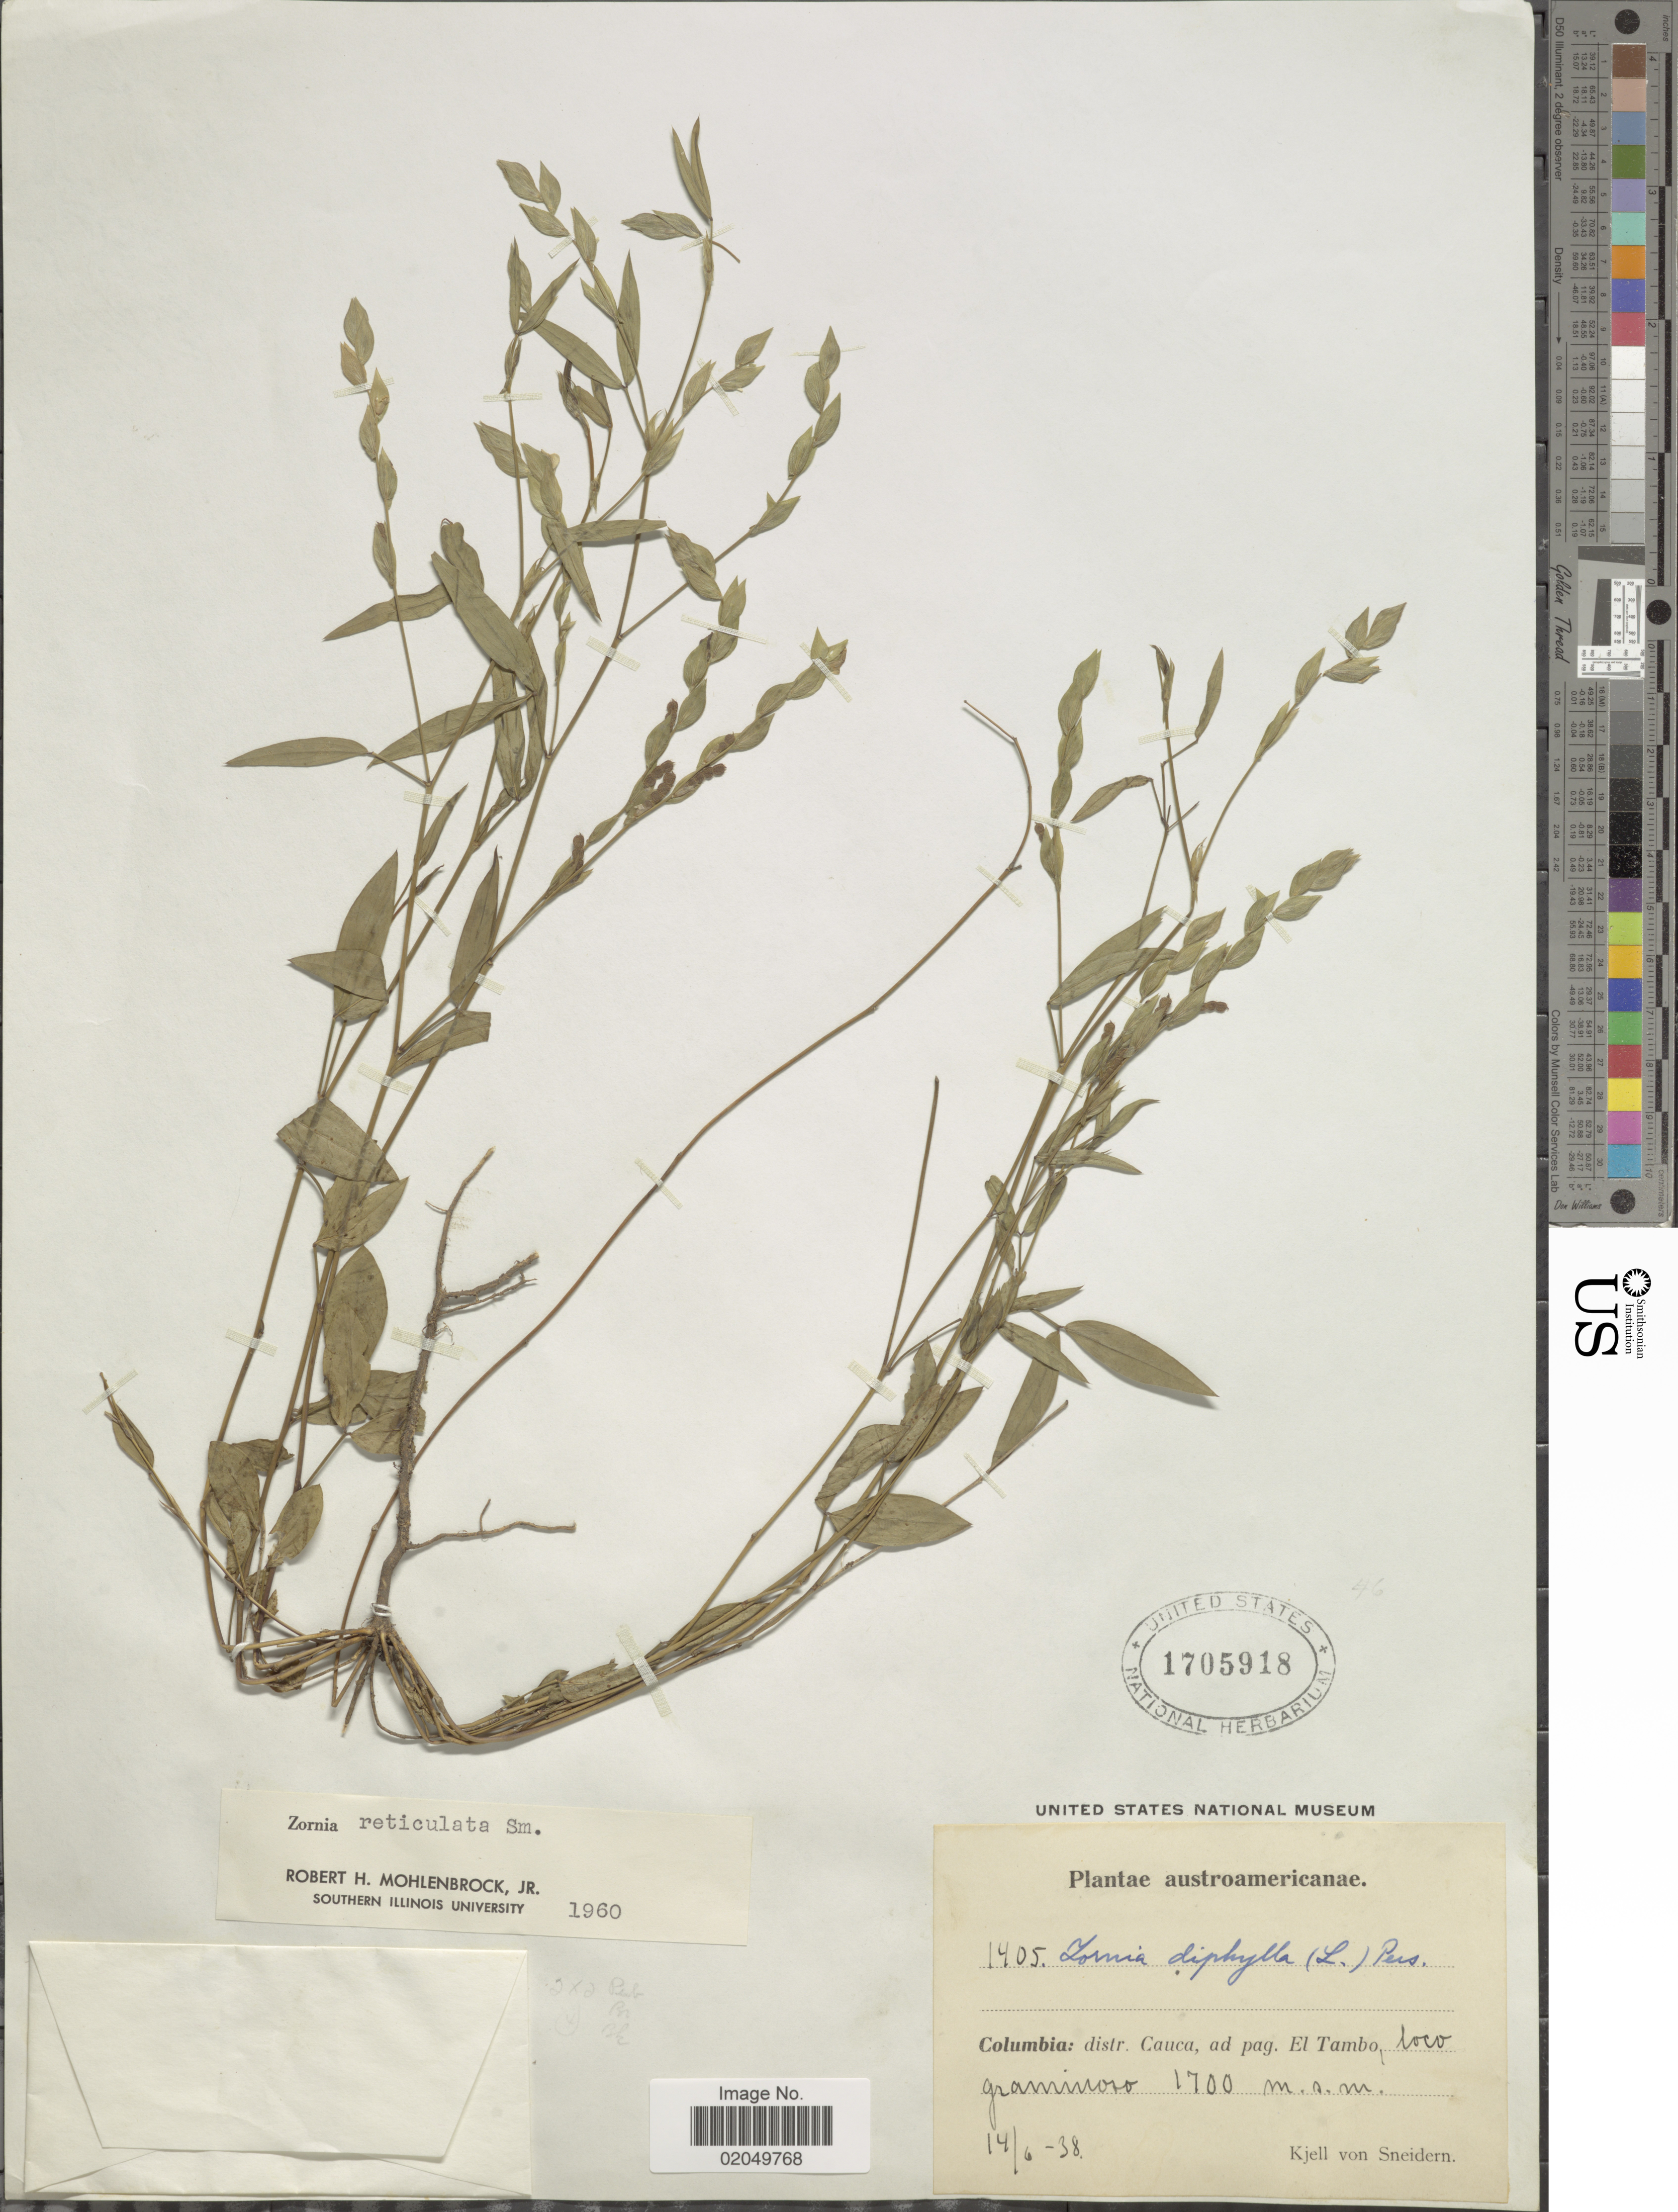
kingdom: Plantae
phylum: Tracheophyta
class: Magnoliopsida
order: Fabales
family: Fabaceae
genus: Zornia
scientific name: Zornia reticulata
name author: Sm.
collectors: K. von Sneidern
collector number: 1405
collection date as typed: Transcribed d/m/y: 14/6/38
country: Colombia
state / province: Cauca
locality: Ad pag. El Tambo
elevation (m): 1700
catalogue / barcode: US 1705918